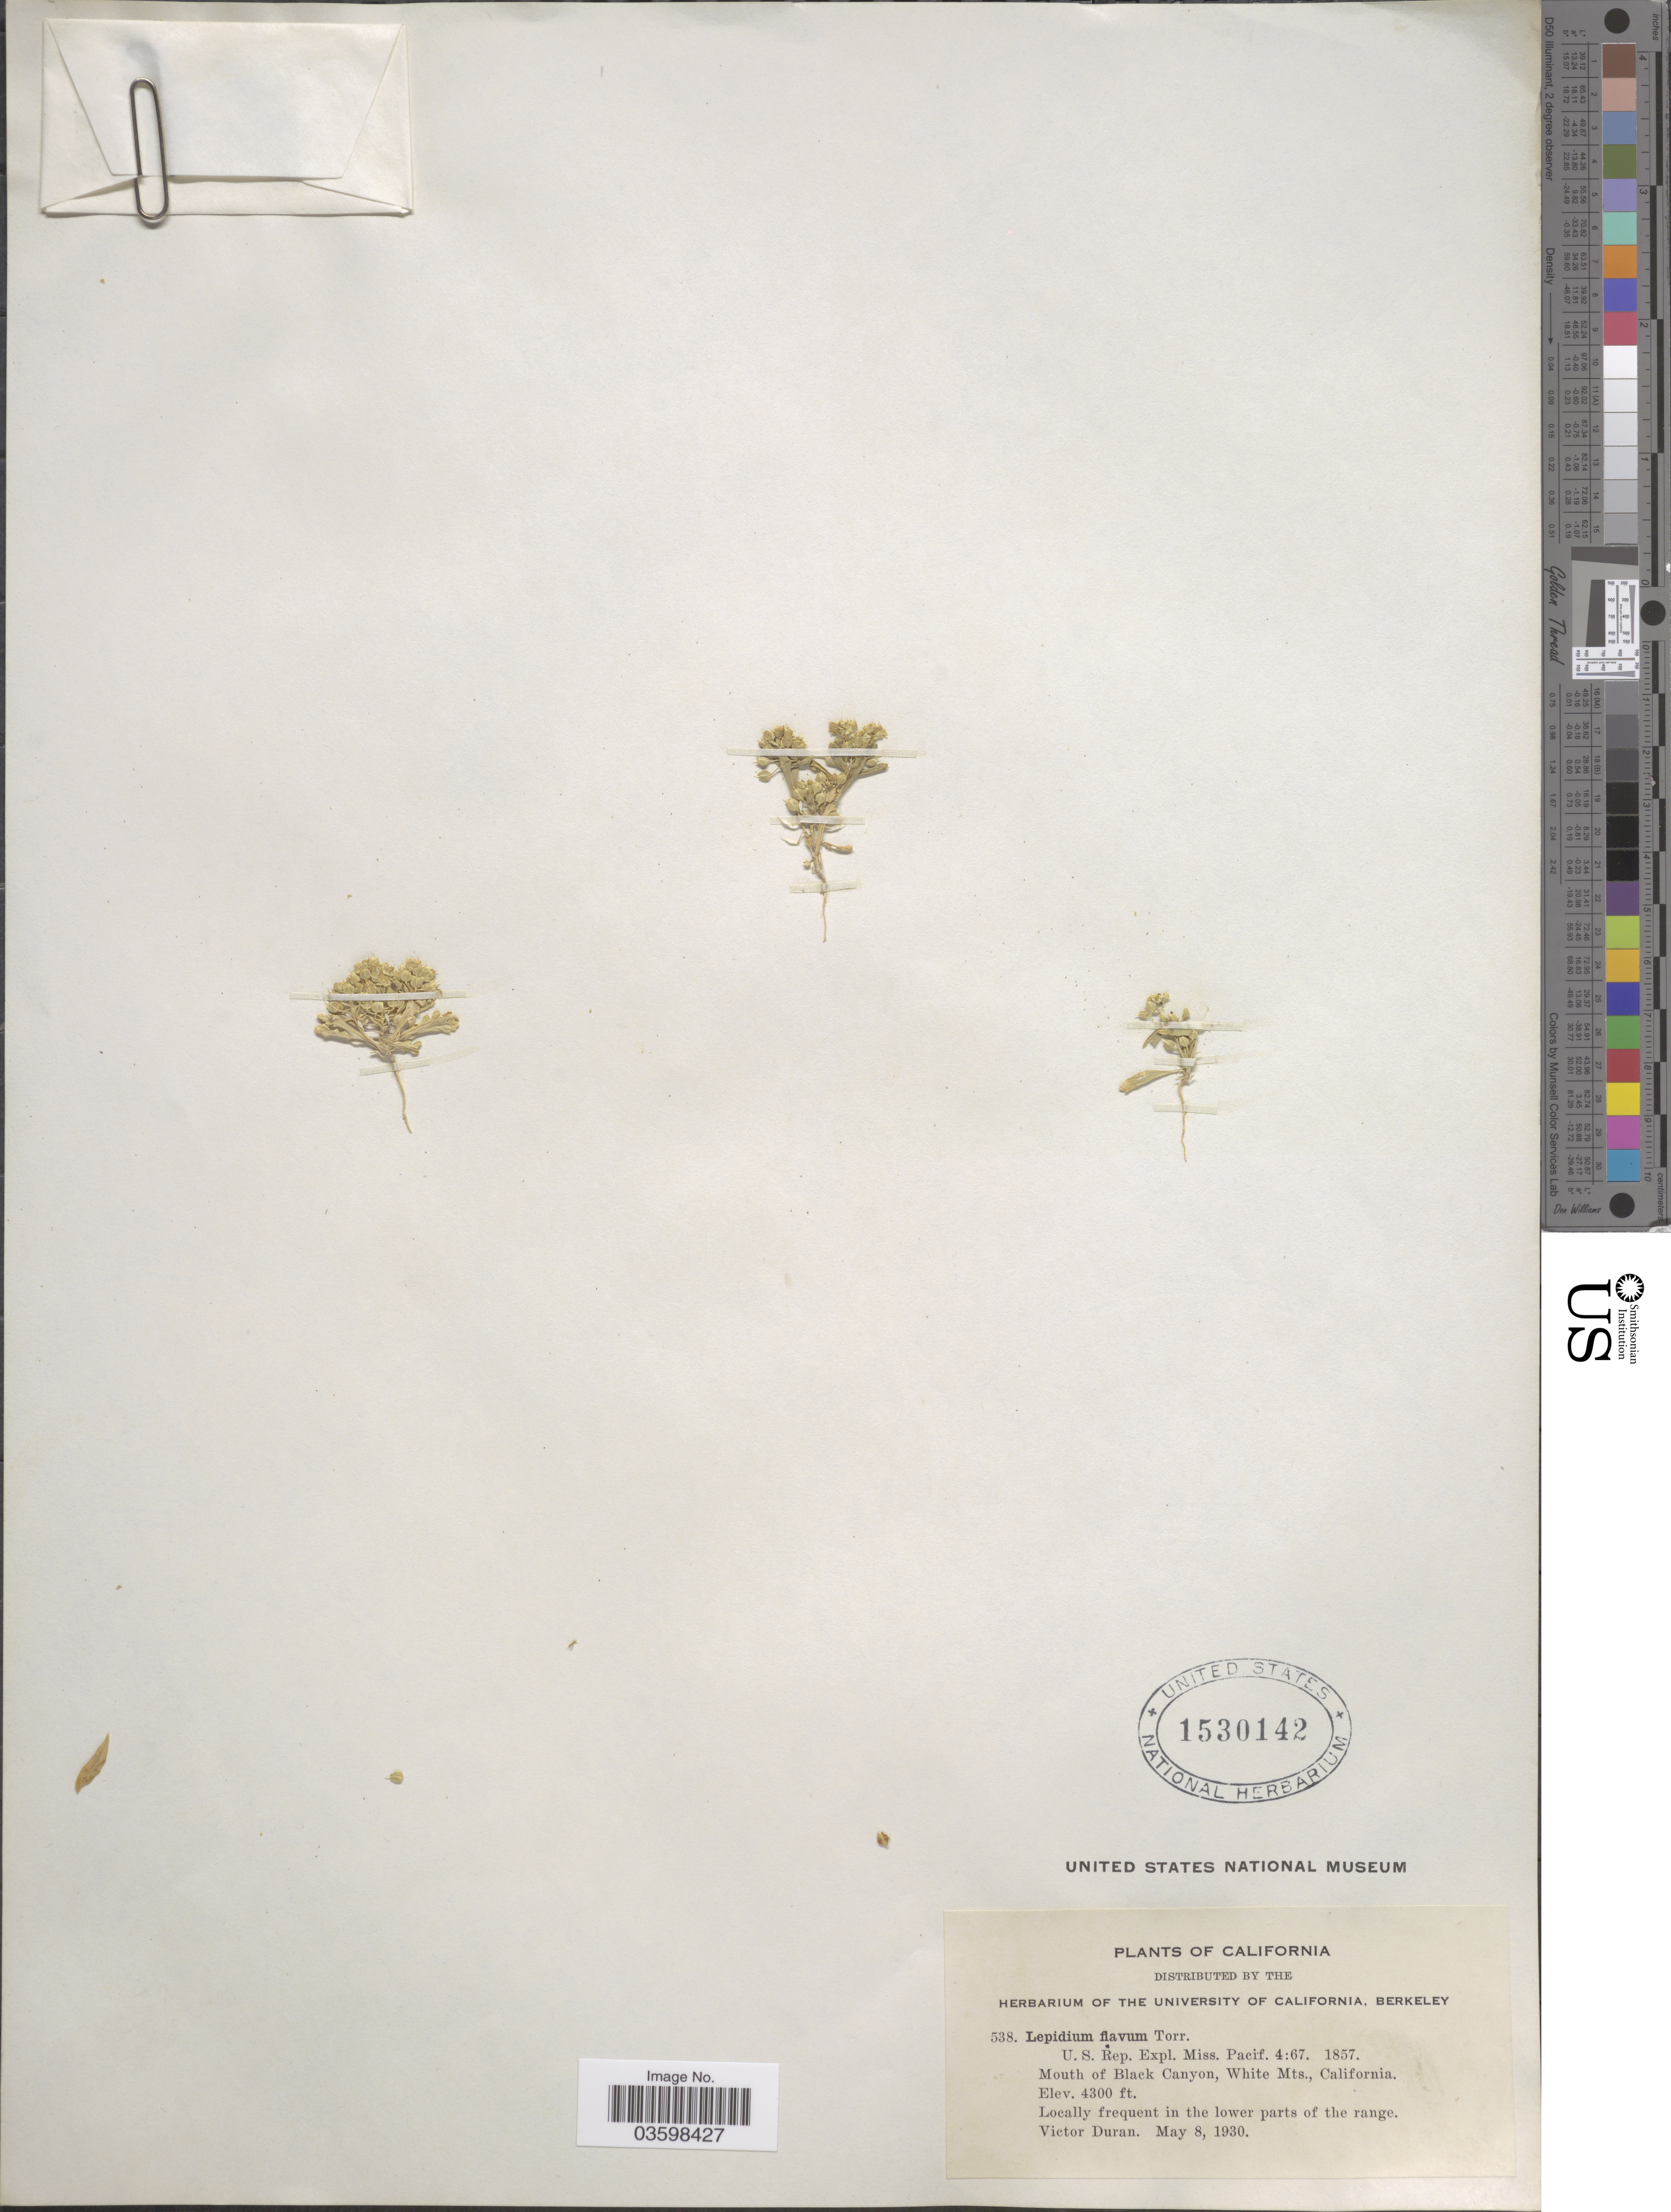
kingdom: Plantae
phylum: Tracheophyta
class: Magnoliopsida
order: Brassicales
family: Brassicaceae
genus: Lepidium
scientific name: Lepidium flavum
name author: Torr.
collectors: V. Duran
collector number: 538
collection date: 1930-05-08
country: United States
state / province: California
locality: Mouth of Black Canyon, White Mts.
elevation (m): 1311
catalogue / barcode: US 1530142